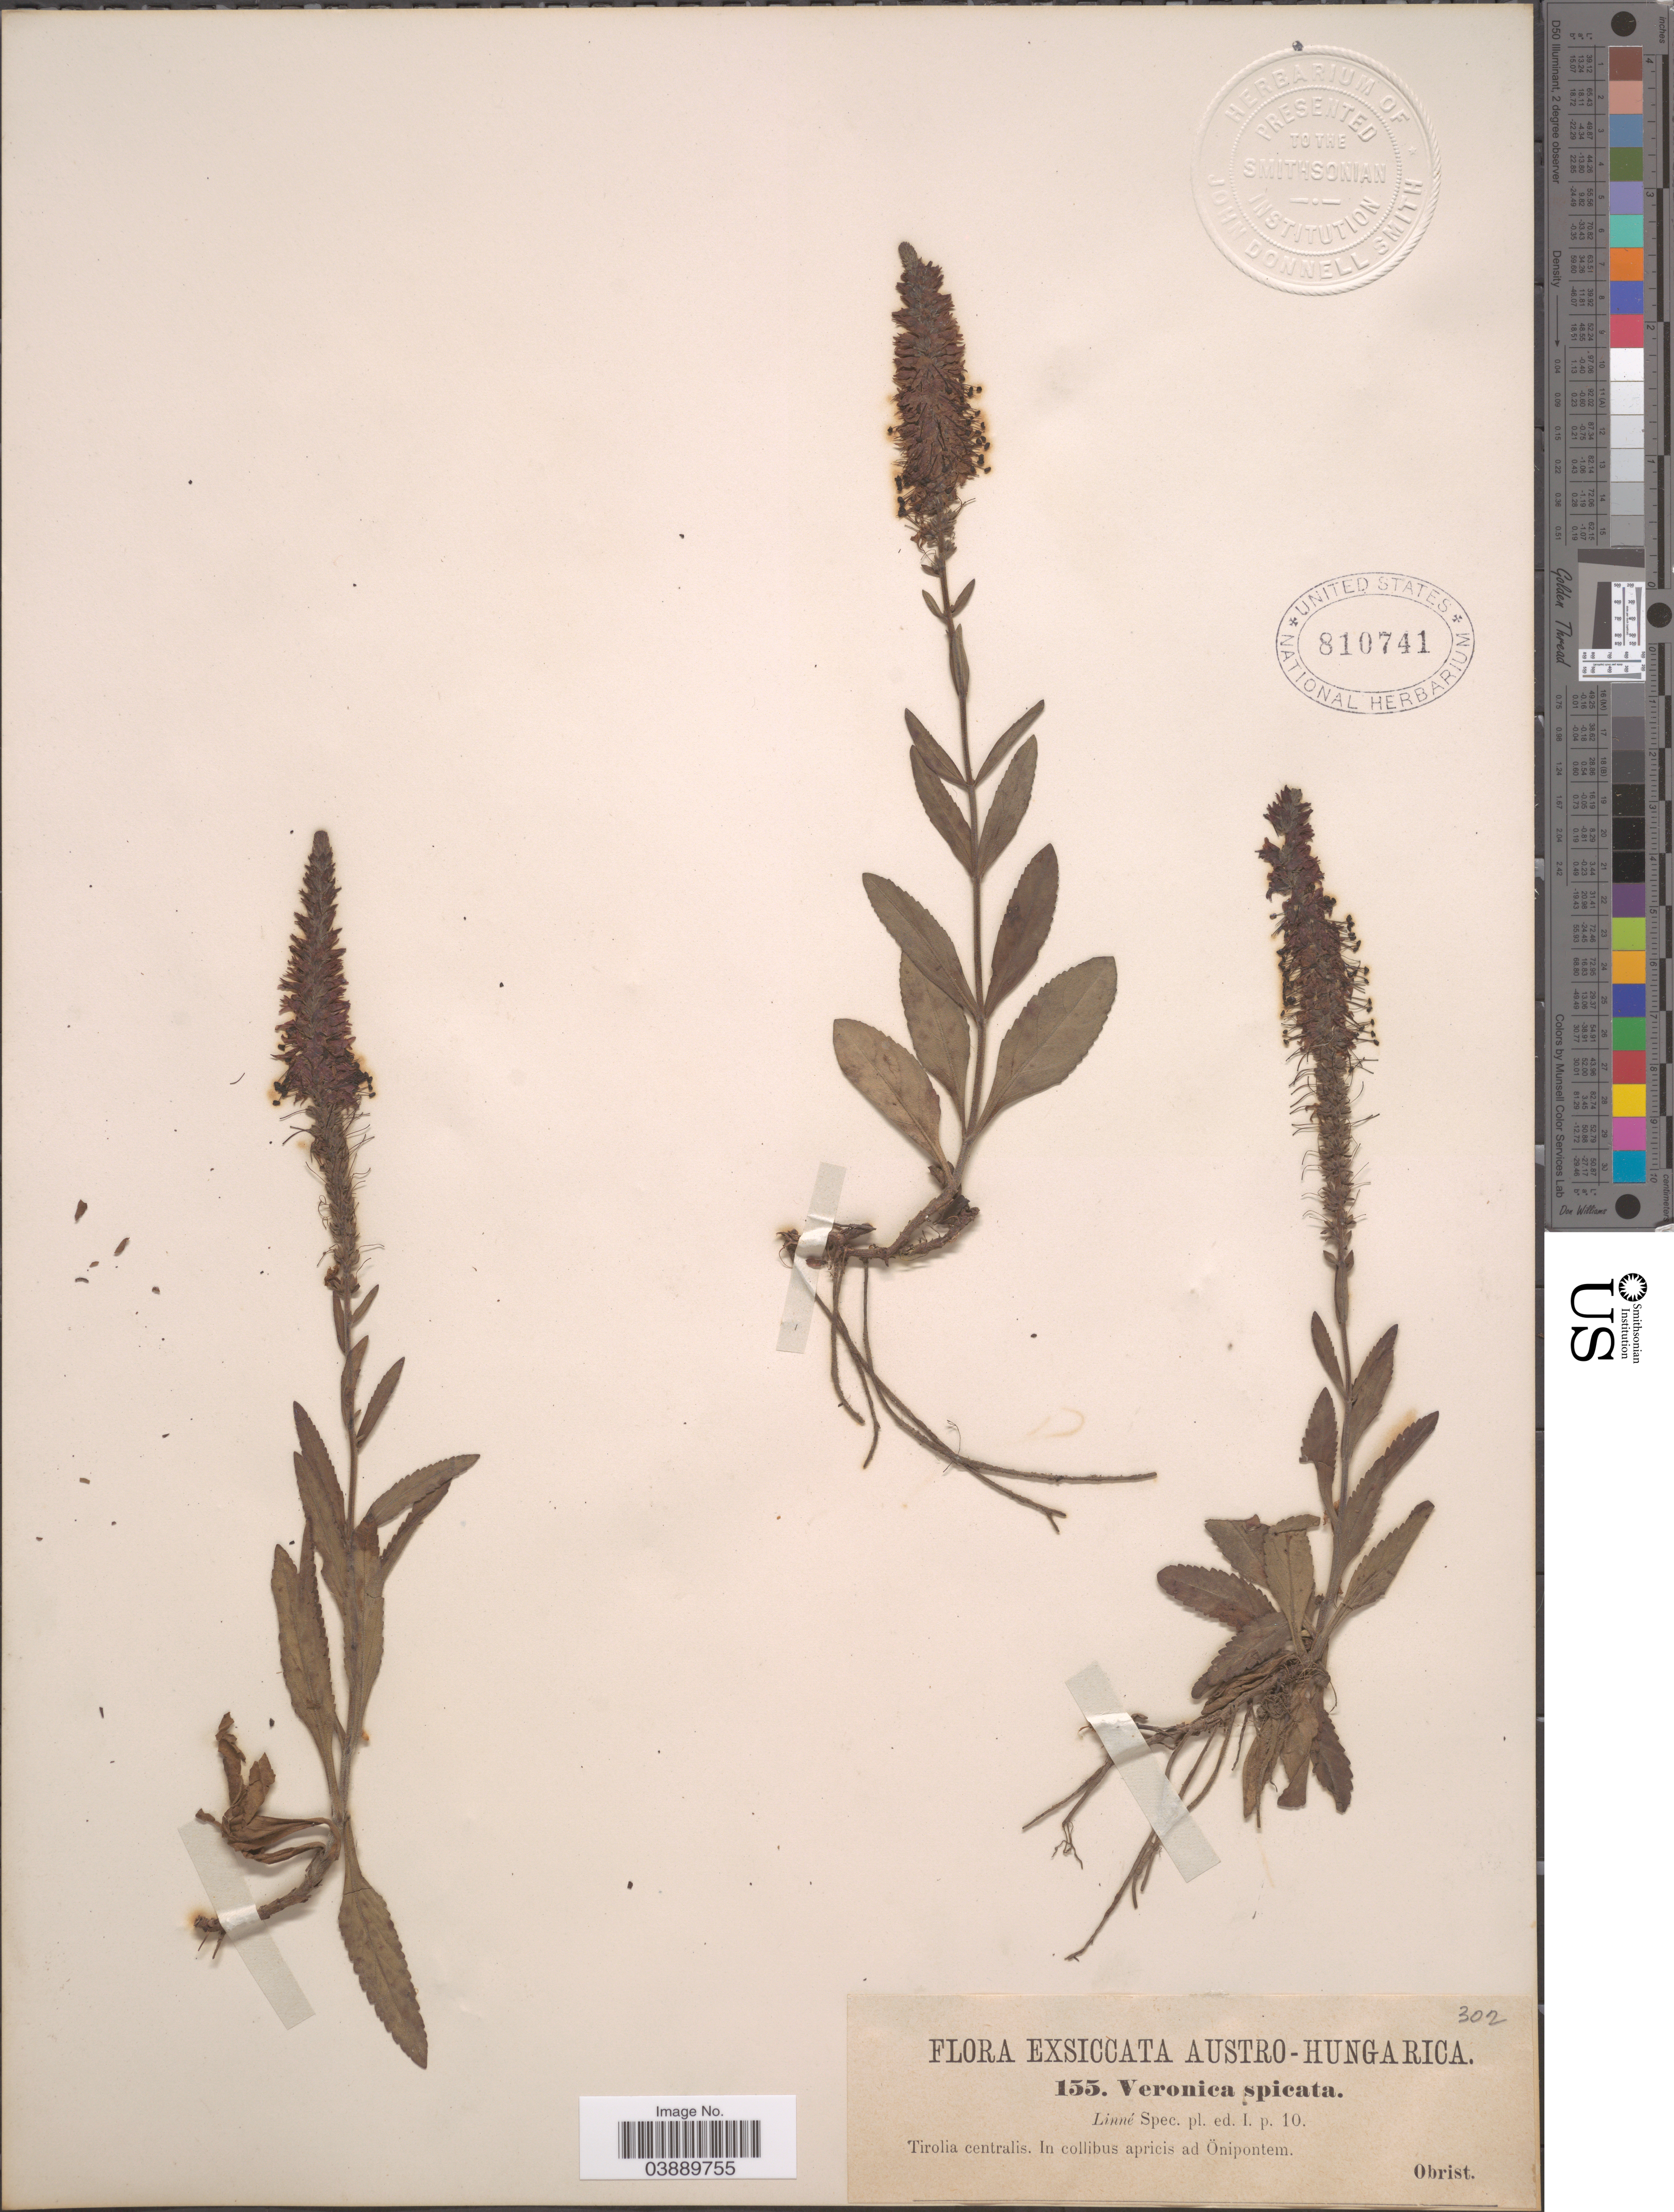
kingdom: Plantae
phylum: Tracheophyta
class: Magnoliopsida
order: Lamiales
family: Plantaginaceae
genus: Veronica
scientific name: Veronica spicata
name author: L.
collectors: -. Obrist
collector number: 155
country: Hungary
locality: Austro-Hungarica. Tirolia centralis. In collibus apricis ad Önipontem.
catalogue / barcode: US 810741